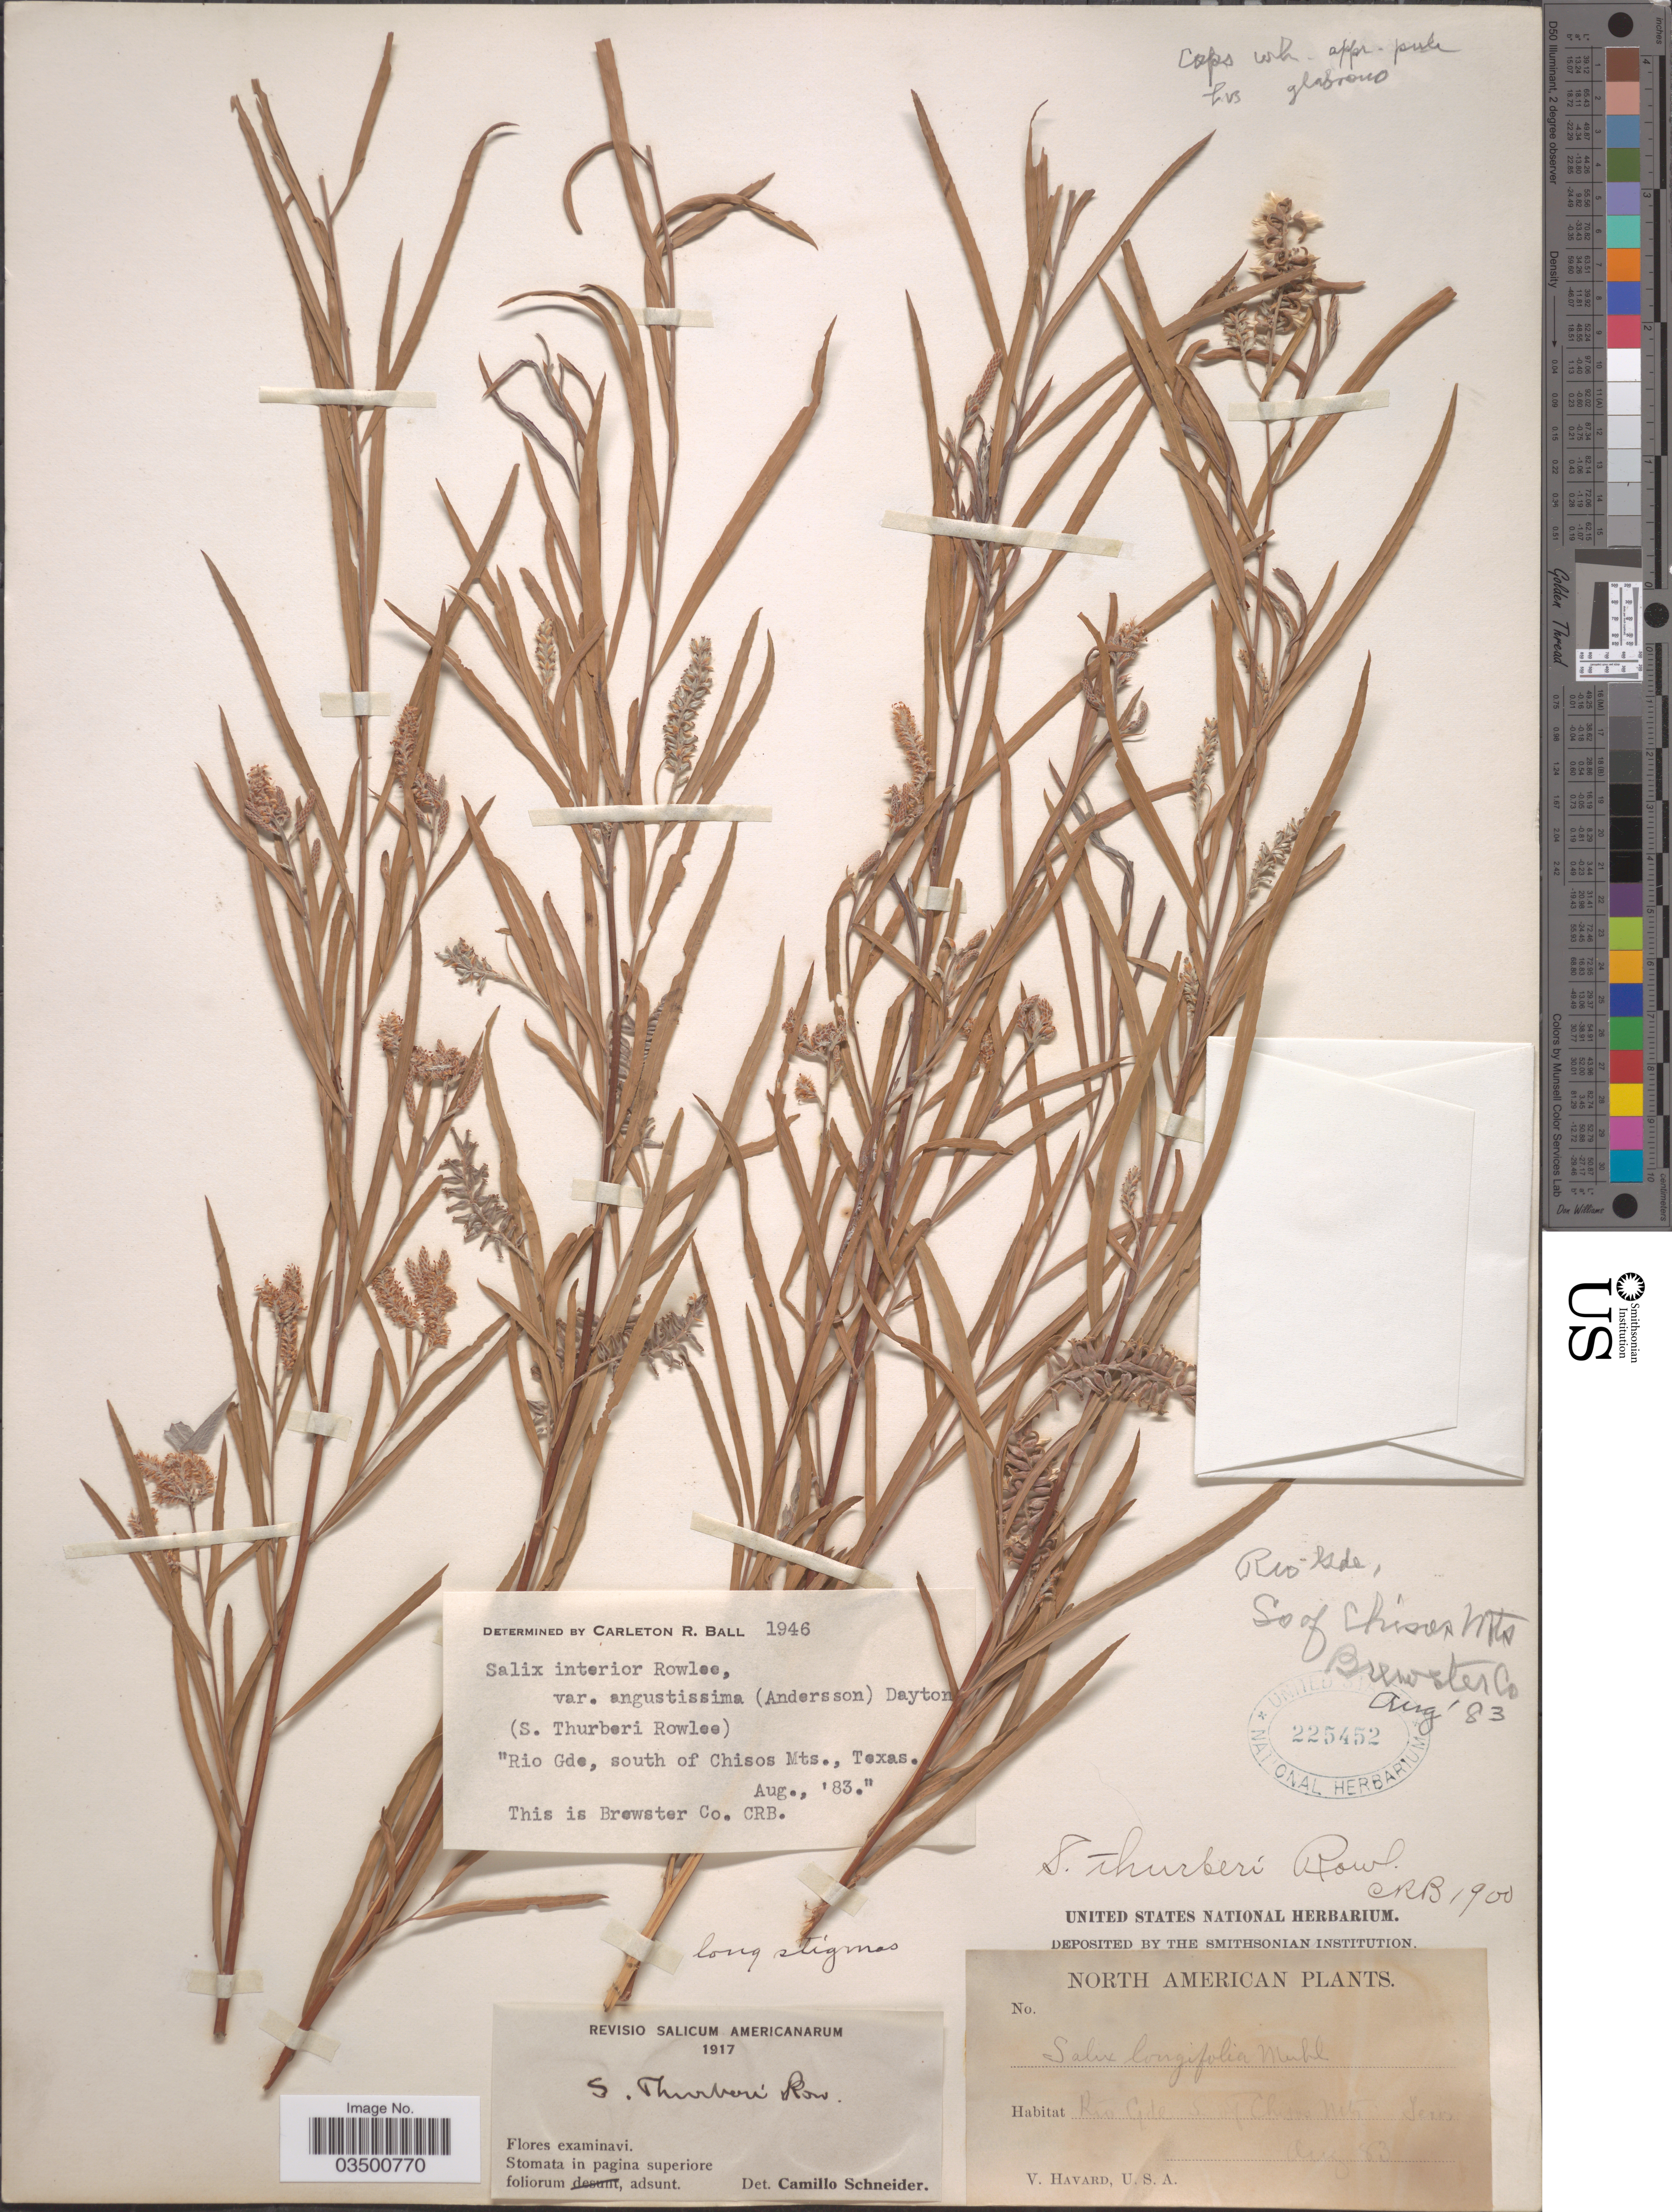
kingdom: Plantae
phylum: Tracheophyta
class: Magnoliopsida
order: Malpighiales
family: Salicaceae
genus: Salix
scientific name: Salix interior var. angustissima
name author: (Andersson) Dayton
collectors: V. Havard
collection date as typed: Transcribed d/m/y: /8/83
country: United States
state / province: Texas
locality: Rio Gde S. of Chisos Mts. Brewster Co.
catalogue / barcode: US 225452